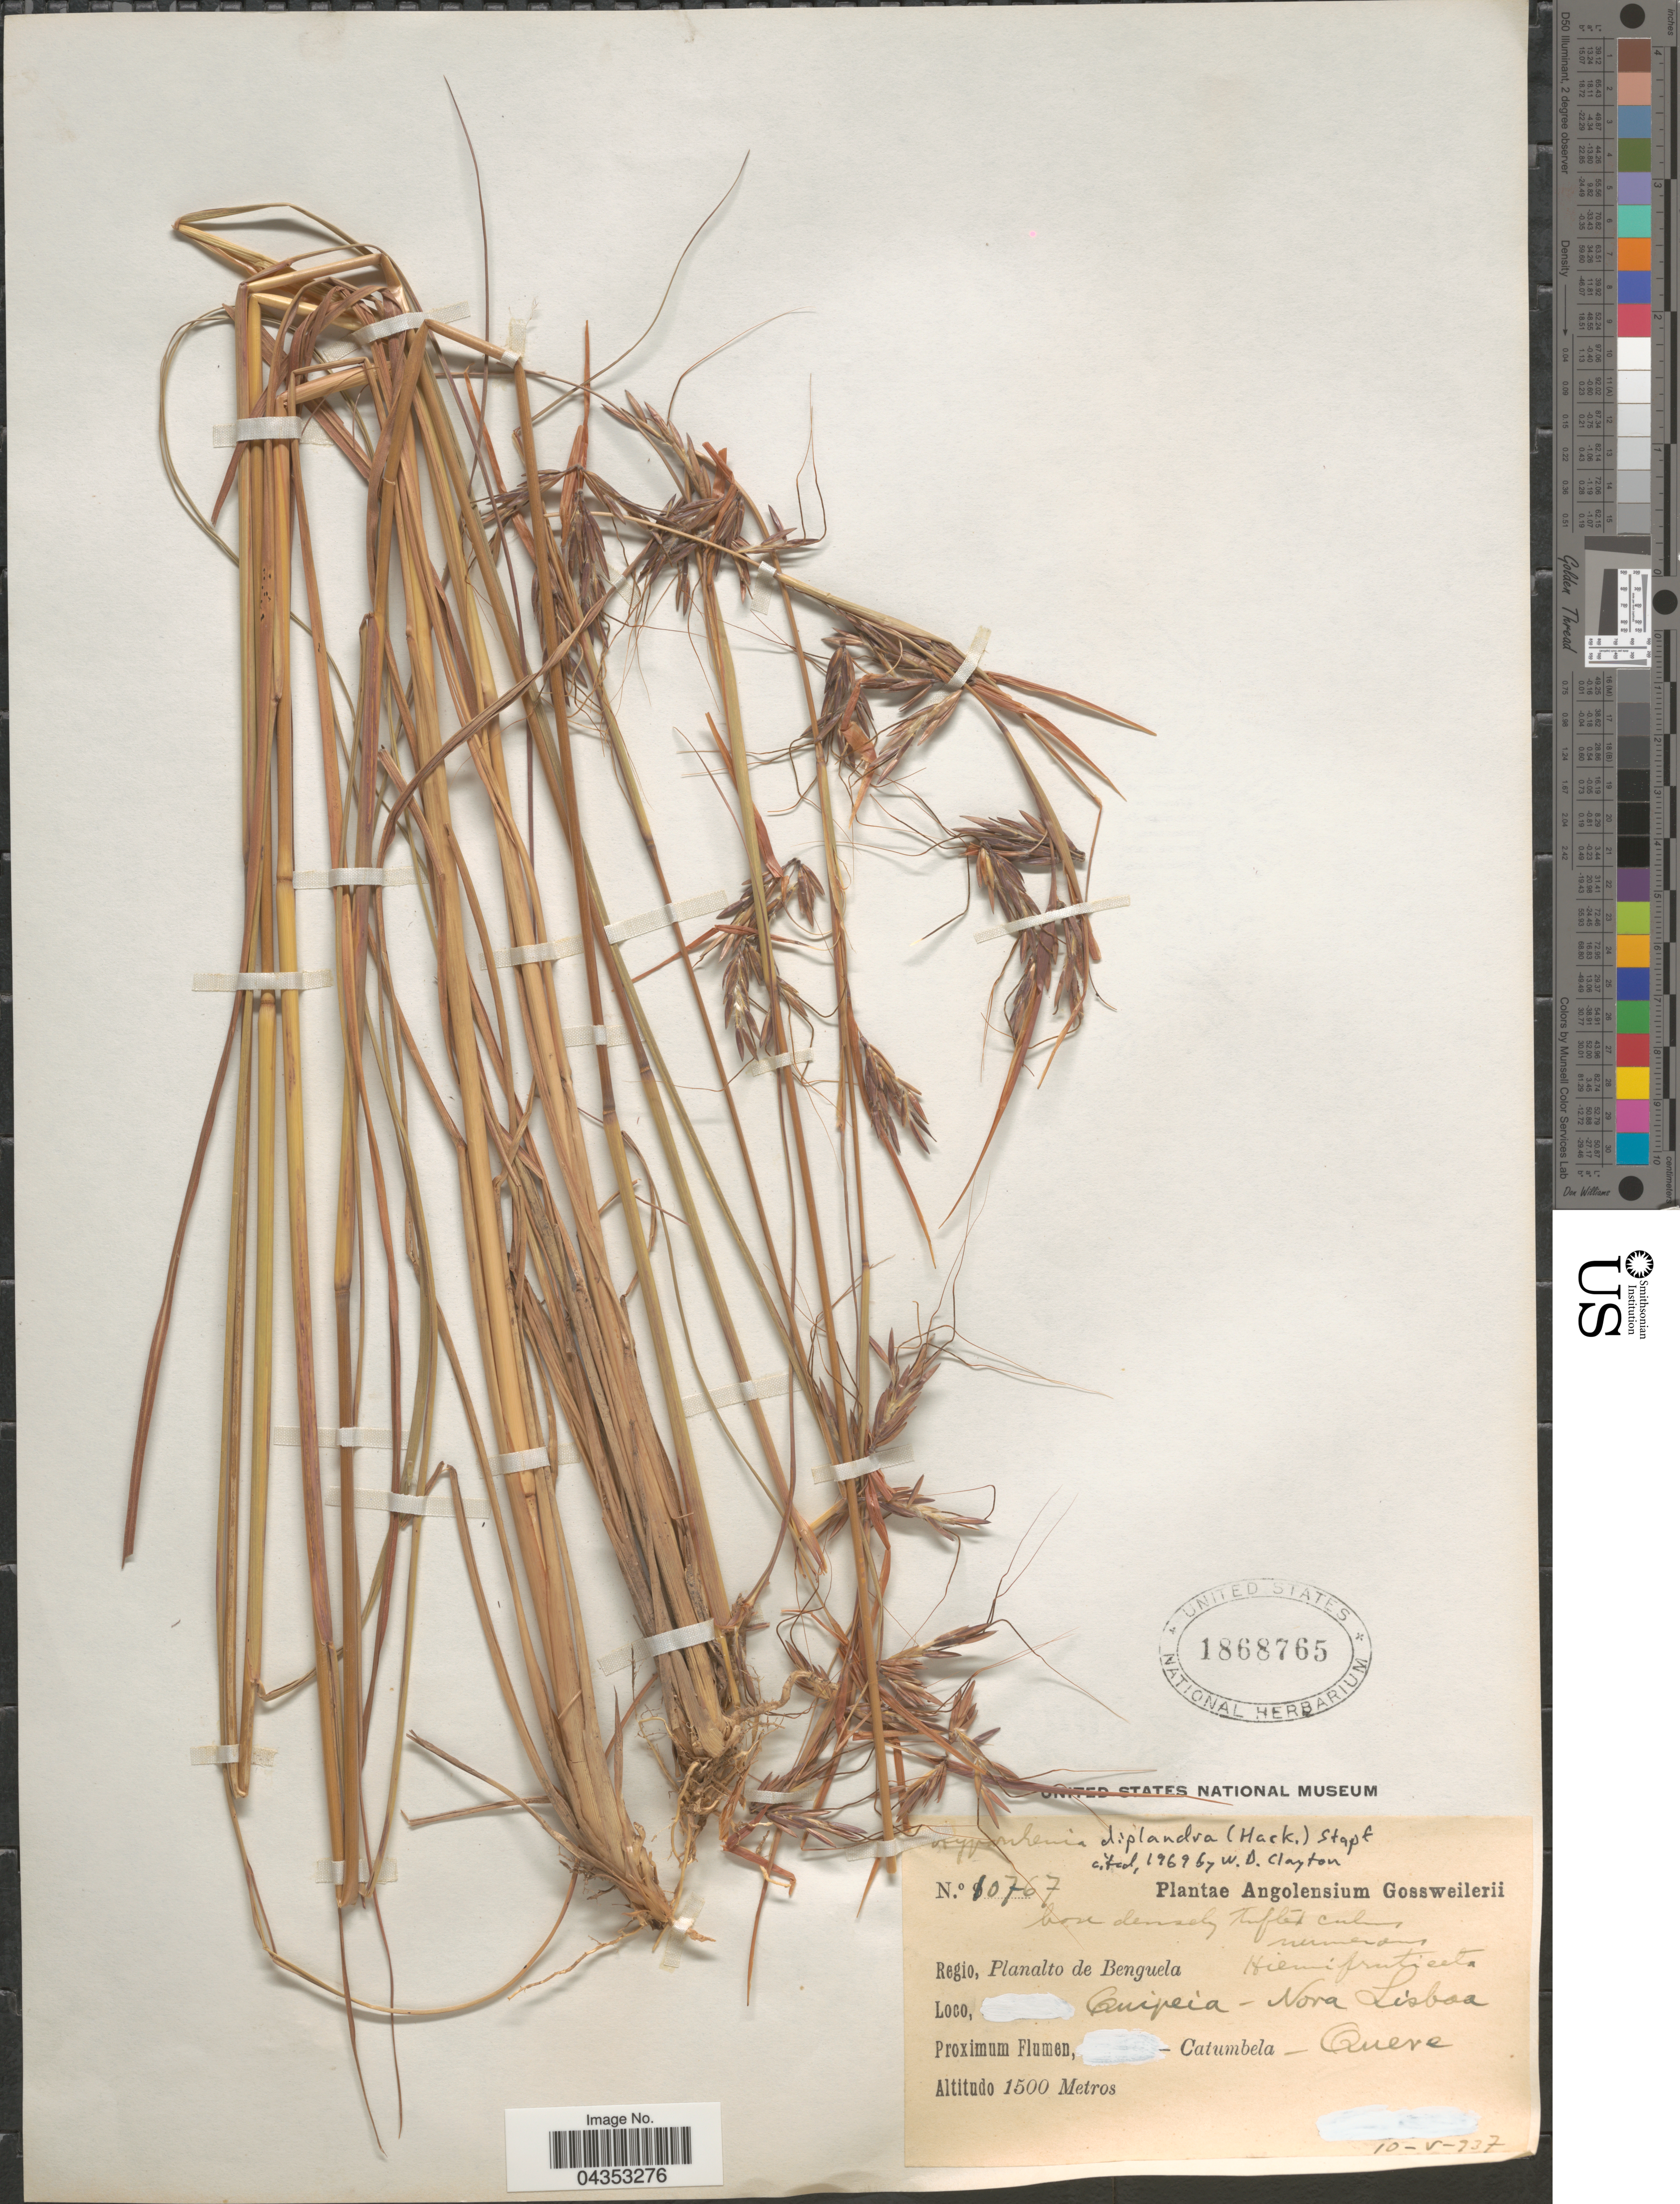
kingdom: Plantae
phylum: Tracheophyta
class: Liliopsida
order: Poales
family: Poaceae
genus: Hyparrhenia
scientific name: Hyparrhenia diplandra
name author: (Hack.) Stapf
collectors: -. Gossweiler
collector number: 10767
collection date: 1937-05-10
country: Angola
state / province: Benguela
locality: Regio, Planalto de Benguela. Quipeia - Nova Lisboa. Proximum Flumen, Catumbela - Queve.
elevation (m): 1500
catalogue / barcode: US 1868765